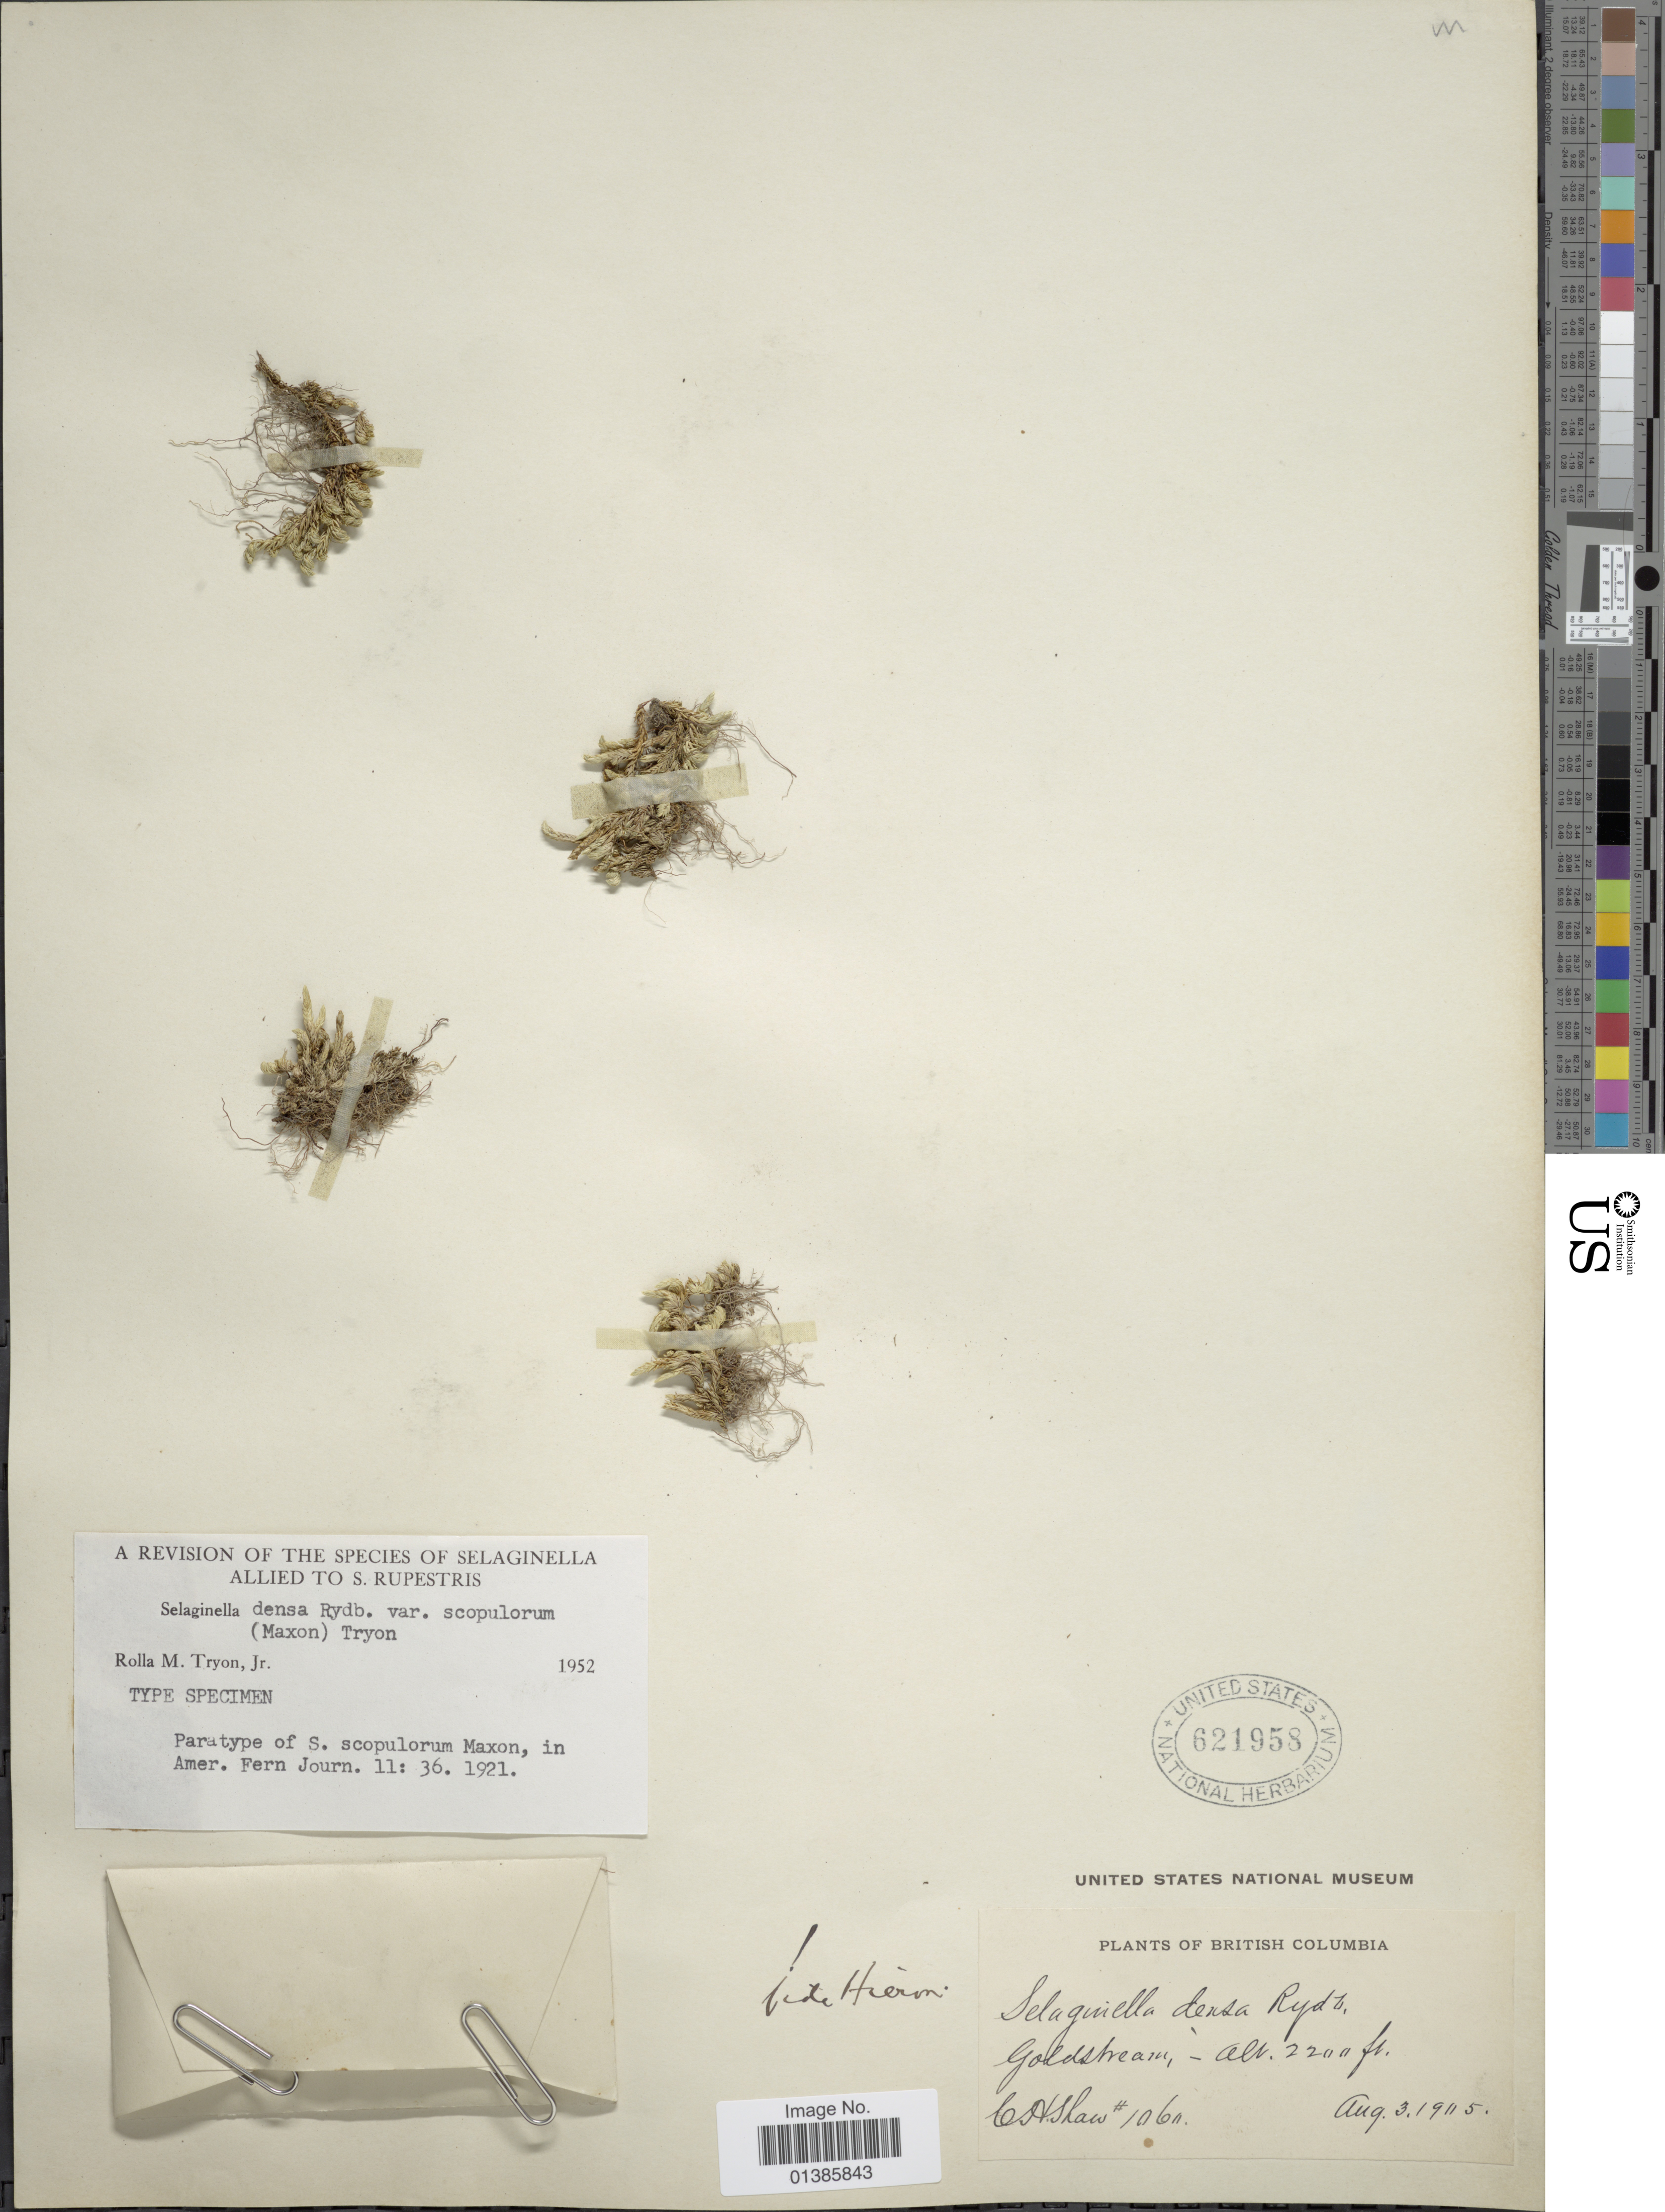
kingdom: Plantae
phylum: Tracheophyta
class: Lycopodiopsida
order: Selaginellales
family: Selaginellaceae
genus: Selaginella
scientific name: Selaginella densa var. scopulorum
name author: (Maxon) R.M. Tryon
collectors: C. H. Shaw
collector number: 1060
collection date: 1905-08-03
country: Canada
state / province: British Columbia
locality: Goldstream.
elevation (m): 671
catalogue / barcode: US 621958